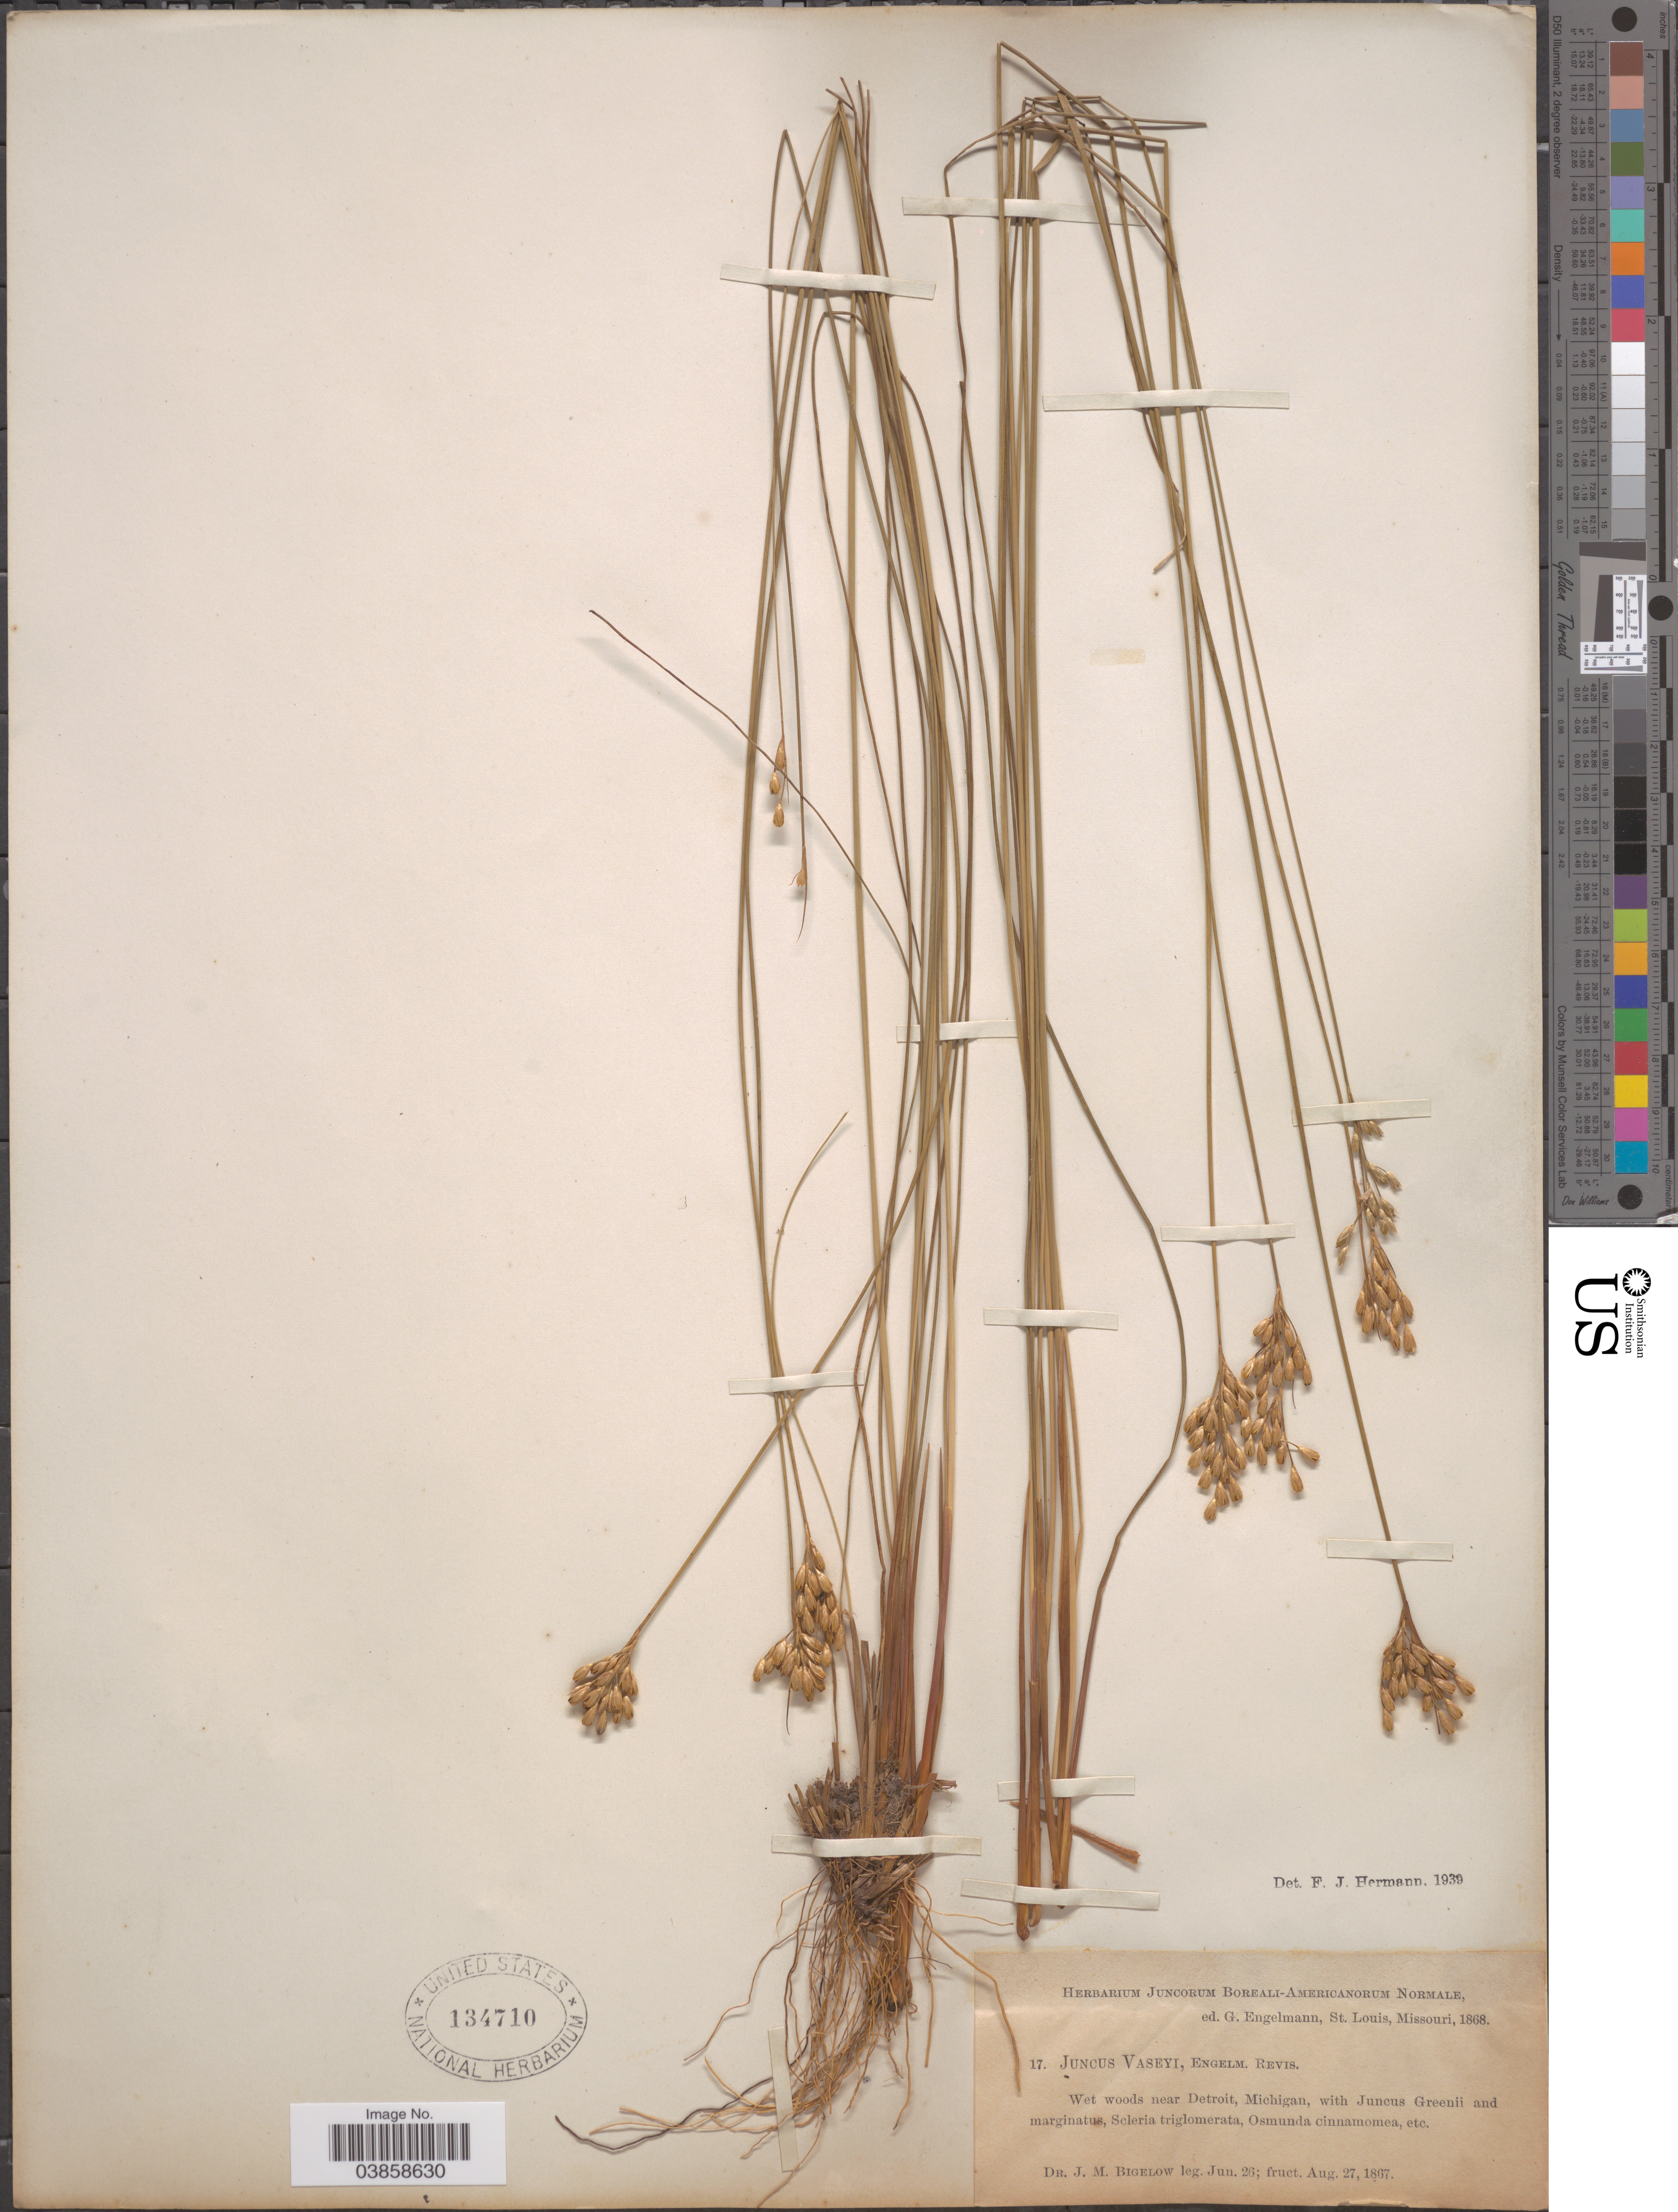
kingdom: Plantae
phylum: Tracheophyta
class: Liliopsida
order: Poales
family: Juncaceae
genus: Juncus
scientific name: Juncus vaseyi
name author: Engelm.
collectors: J. M. Bigelow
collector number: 17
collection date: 1867-06-26/1867-08-27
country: United States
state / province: Michigan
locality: Wet woods near Detroit.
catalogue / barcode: US 134710